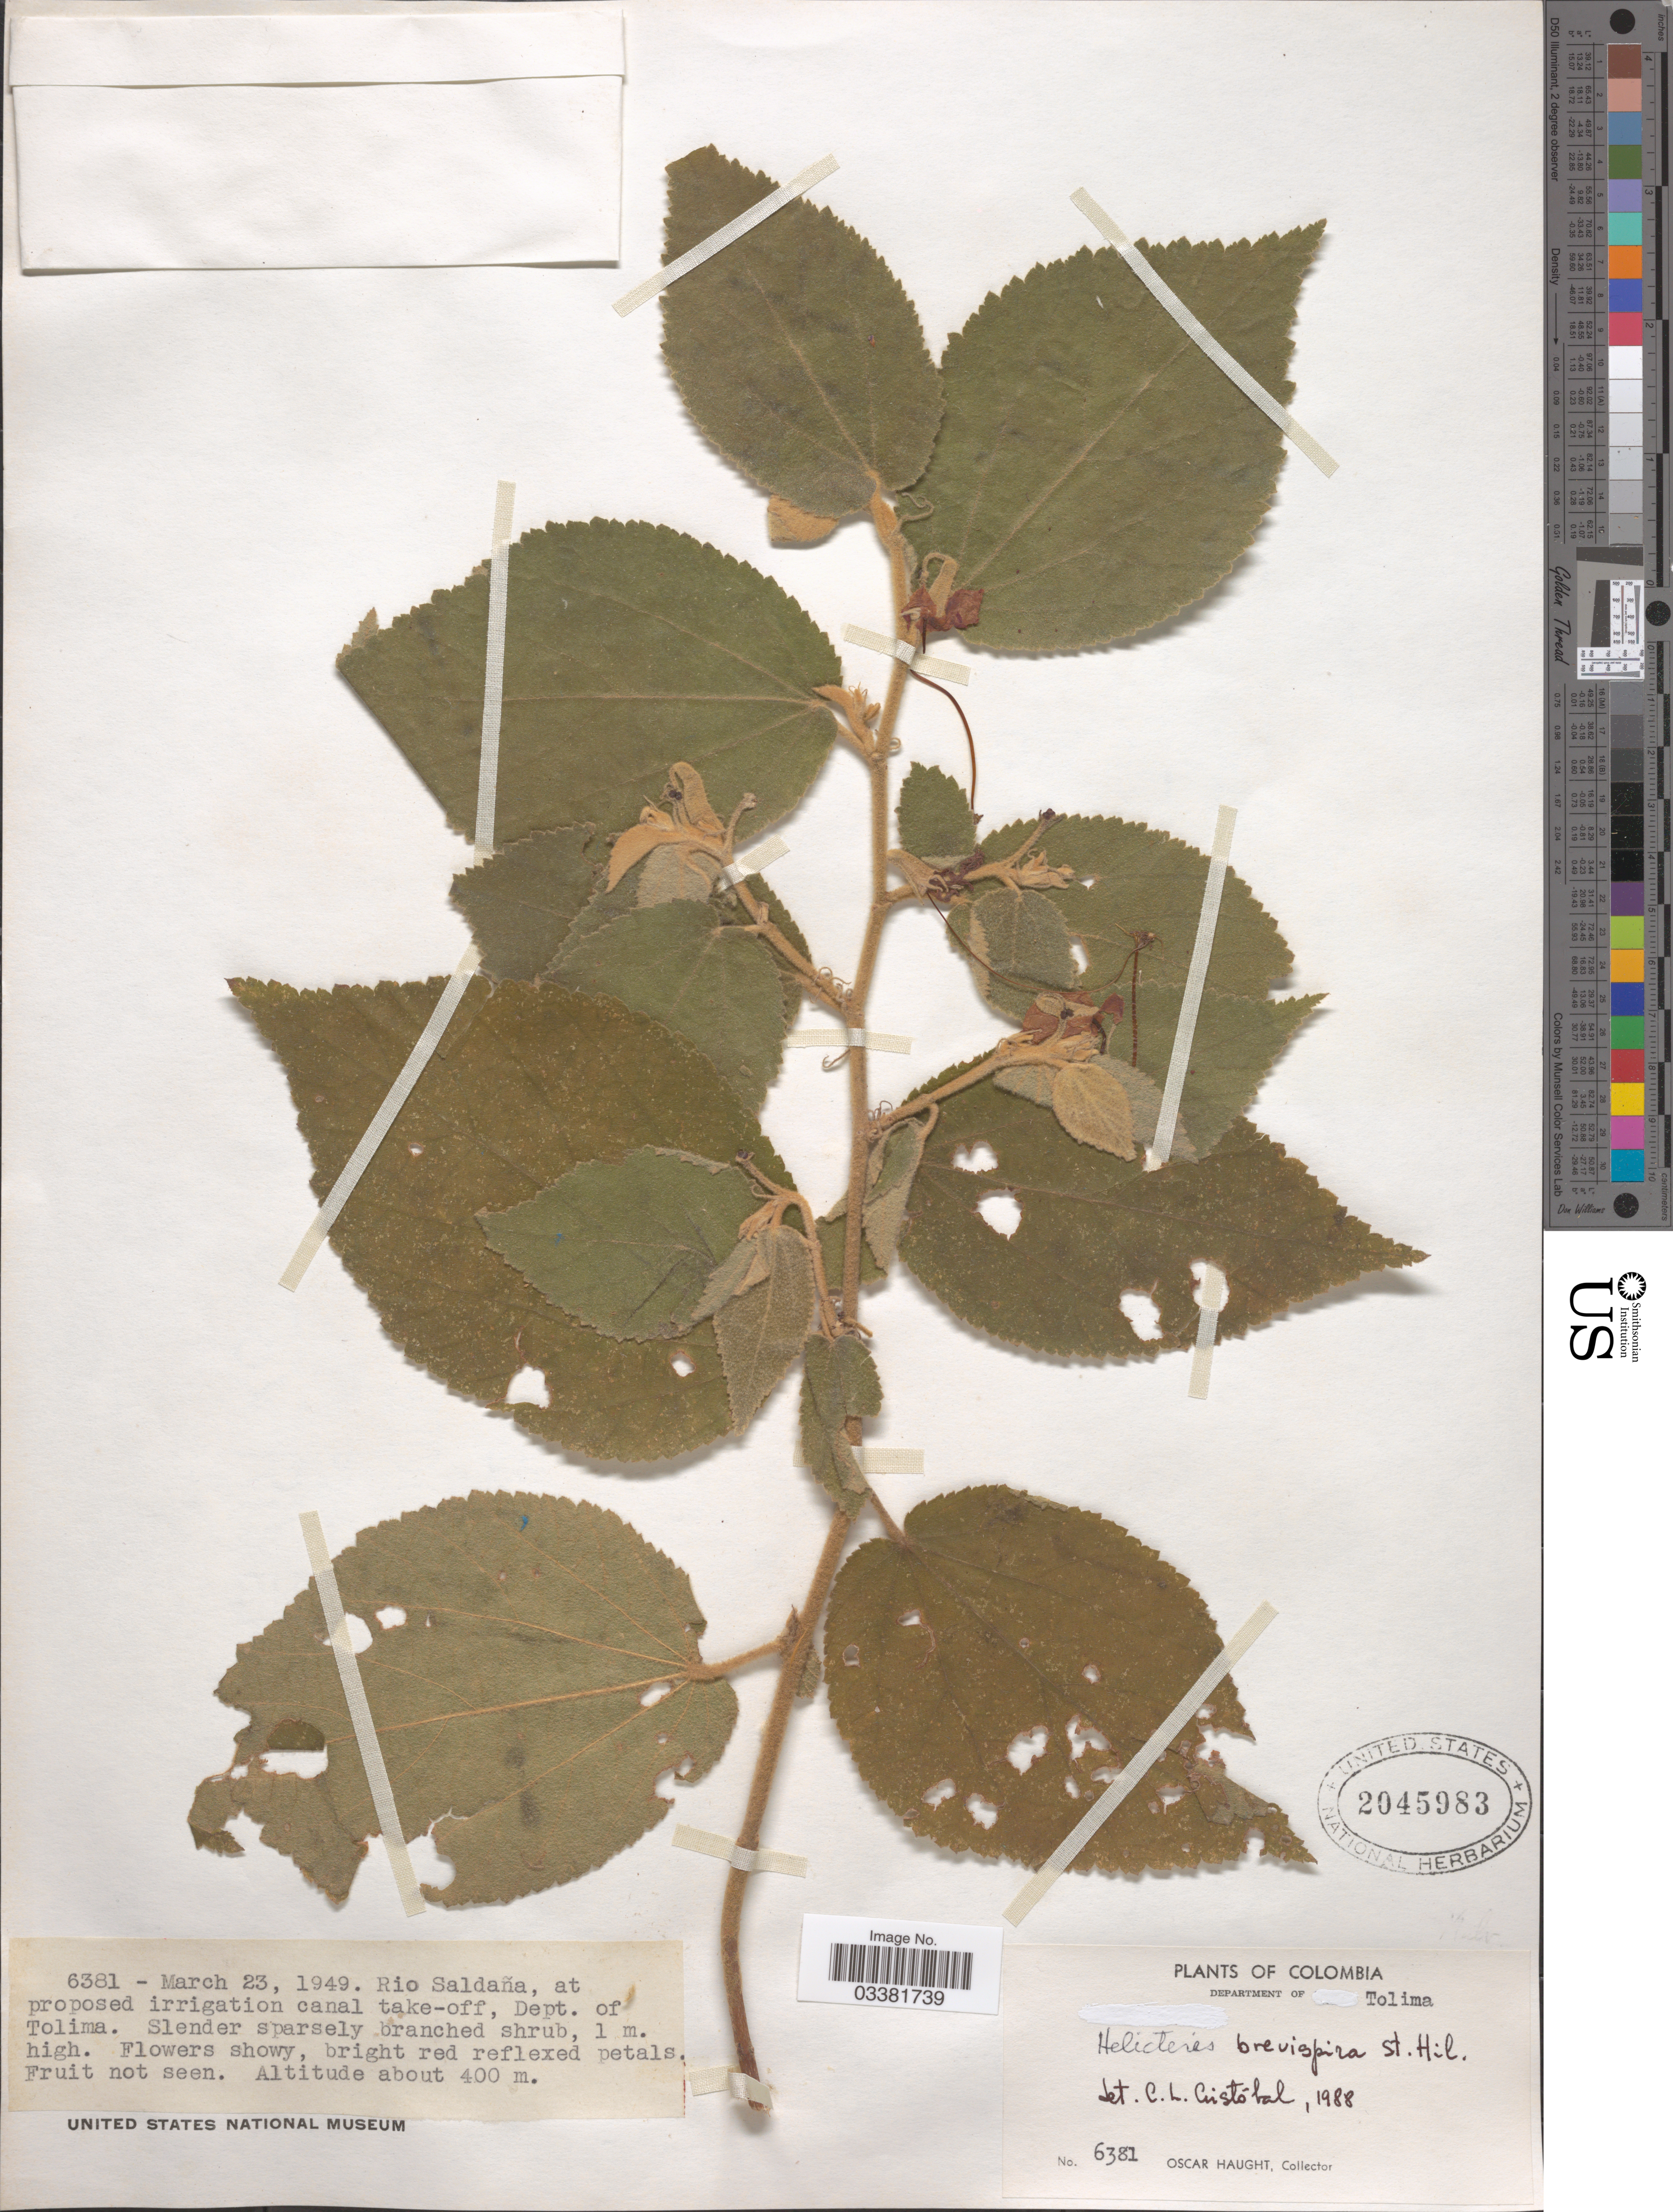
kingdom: Plantae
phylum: Tracheophyta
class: Magnoliopsida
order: Malvales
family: Malvaceae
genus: Helicteres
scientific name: Helicteres brevispira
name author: A. St.-Hil.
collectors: O. Haught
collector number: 6381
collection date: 1949-03-23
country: Colombia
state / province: Tolima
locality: Rio Saldaña at proposed irrigation canal take-off, Dept. of Tolima.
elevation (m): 400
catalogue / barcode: US 2045983